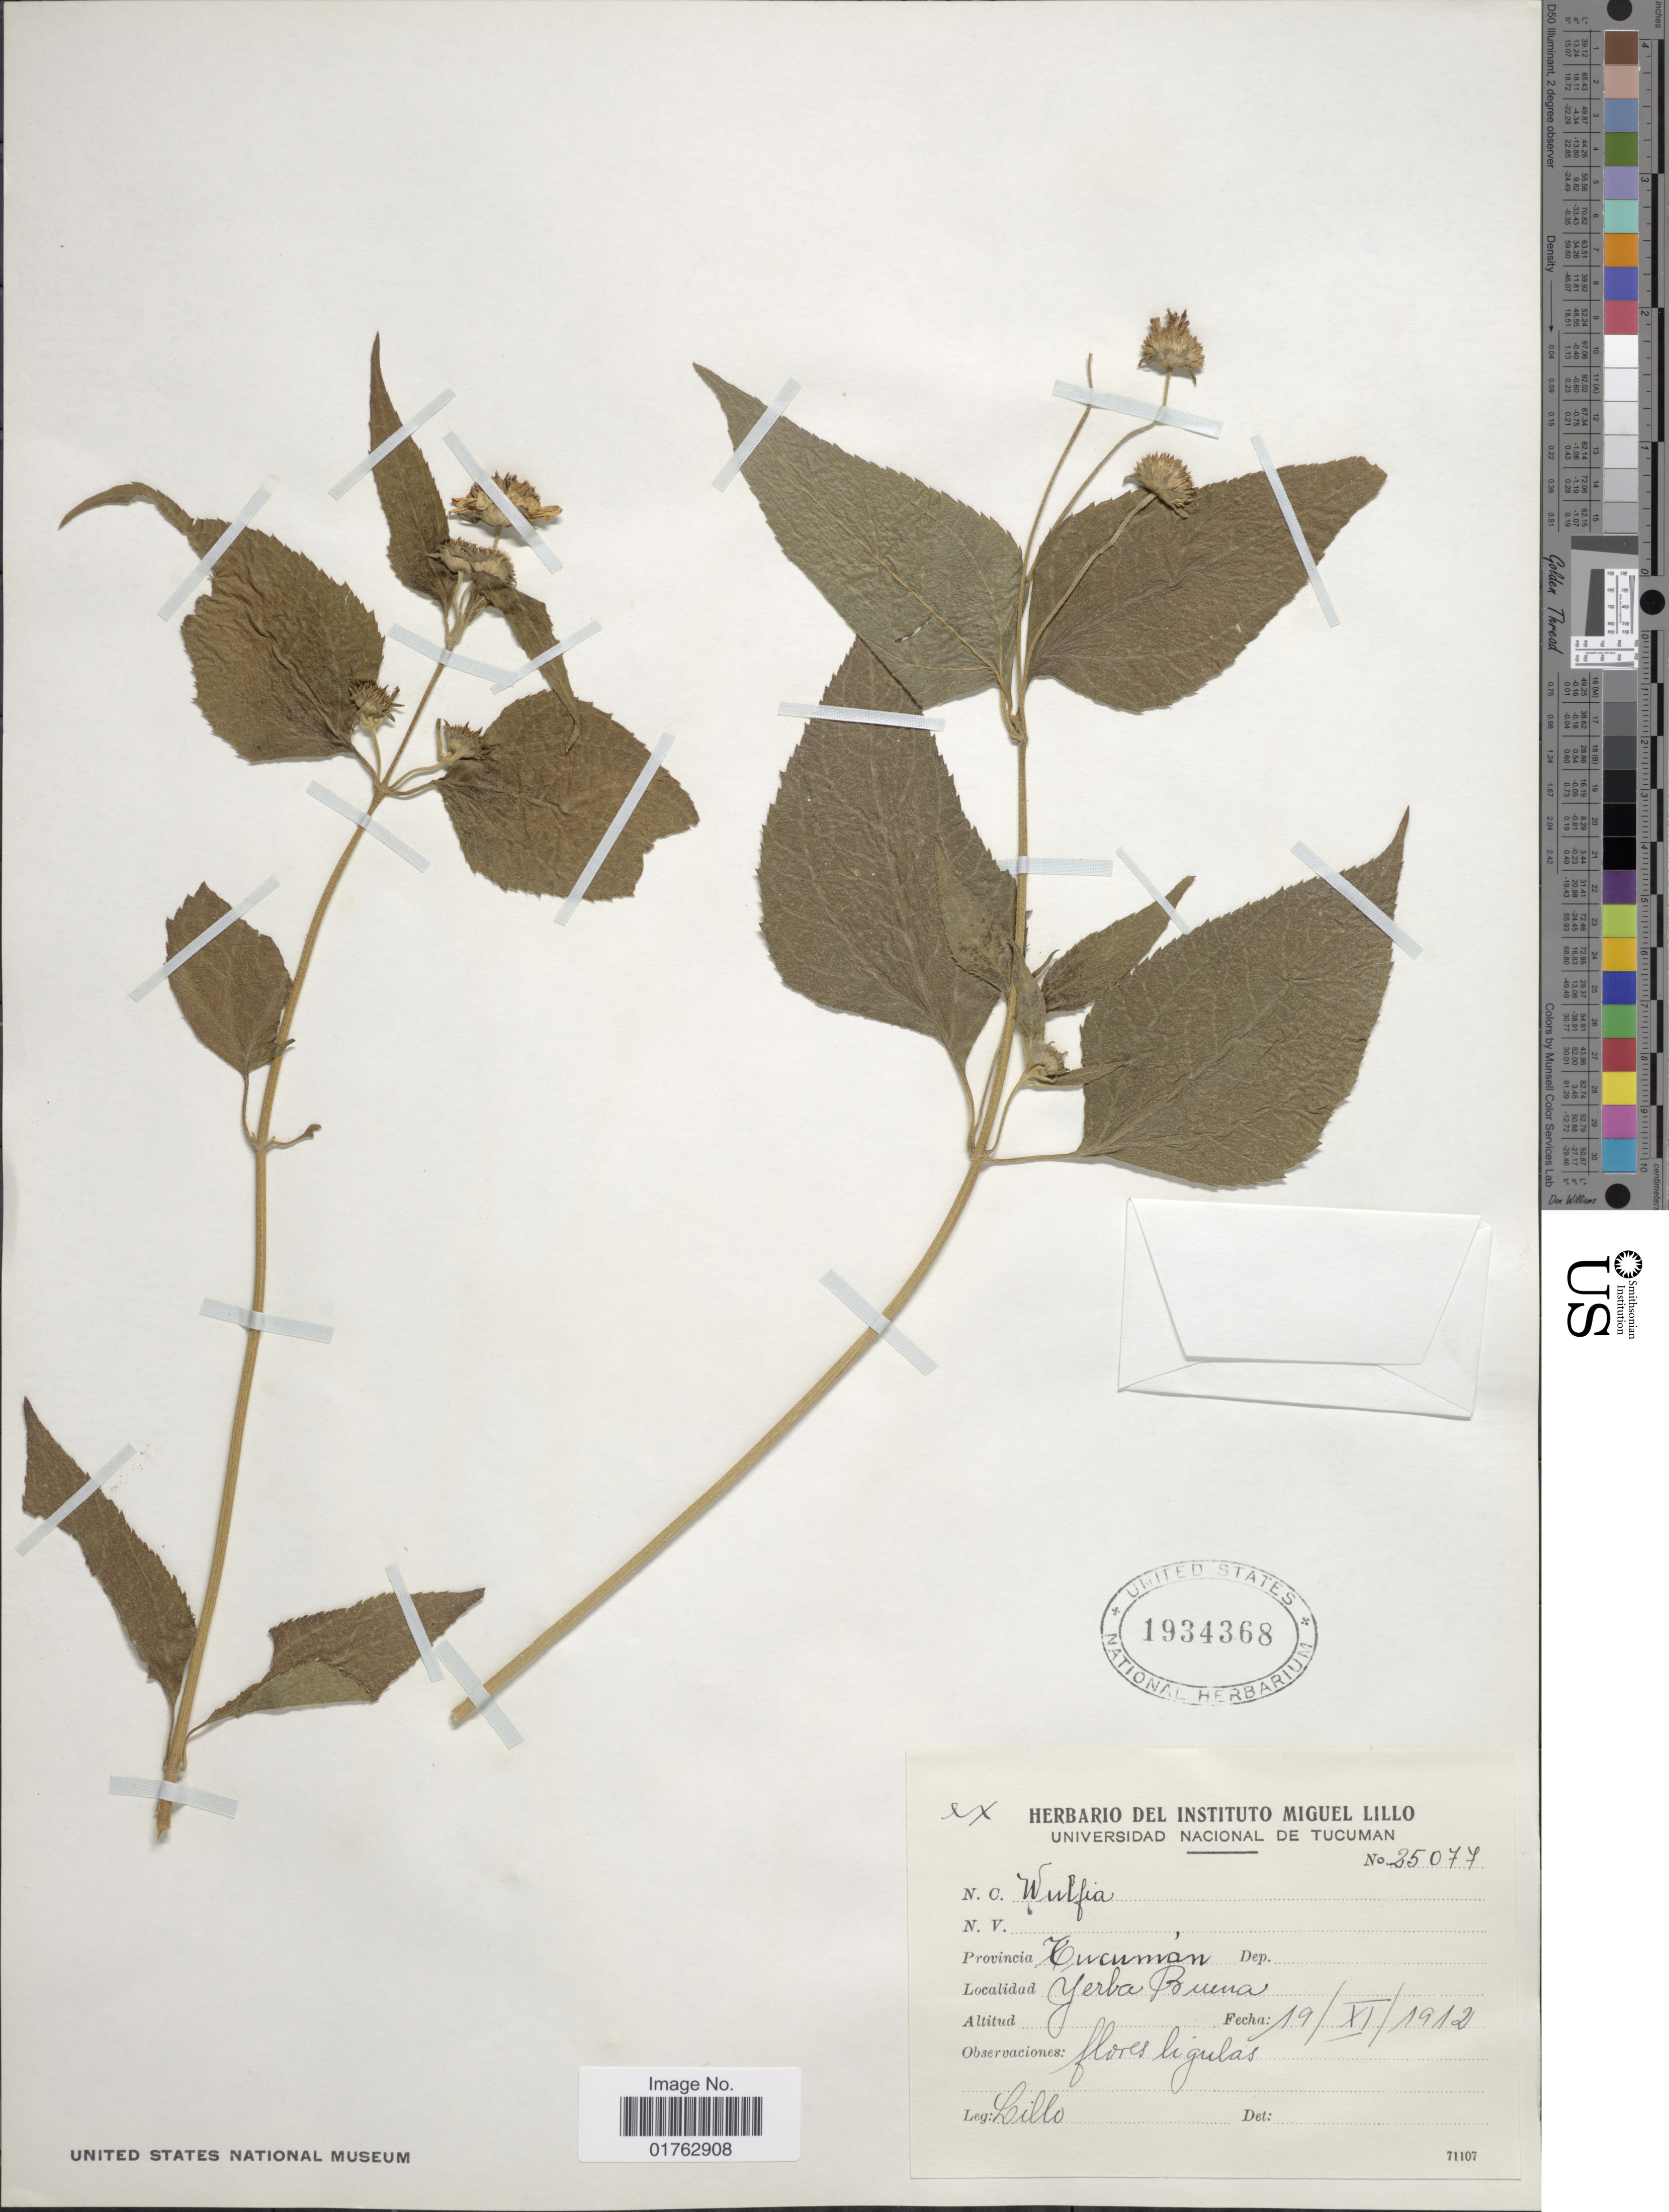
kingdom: Plantae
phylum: Tracheophyta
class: Magnoliopsida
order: Asterales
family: Asteraceae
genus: Wulffia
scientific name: Wulffia sp.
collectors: -. Lillo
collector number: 25077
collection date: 1912-11-19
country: Argentina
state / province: Tucuman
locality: Yerba Buena.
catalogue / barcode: US 1934368